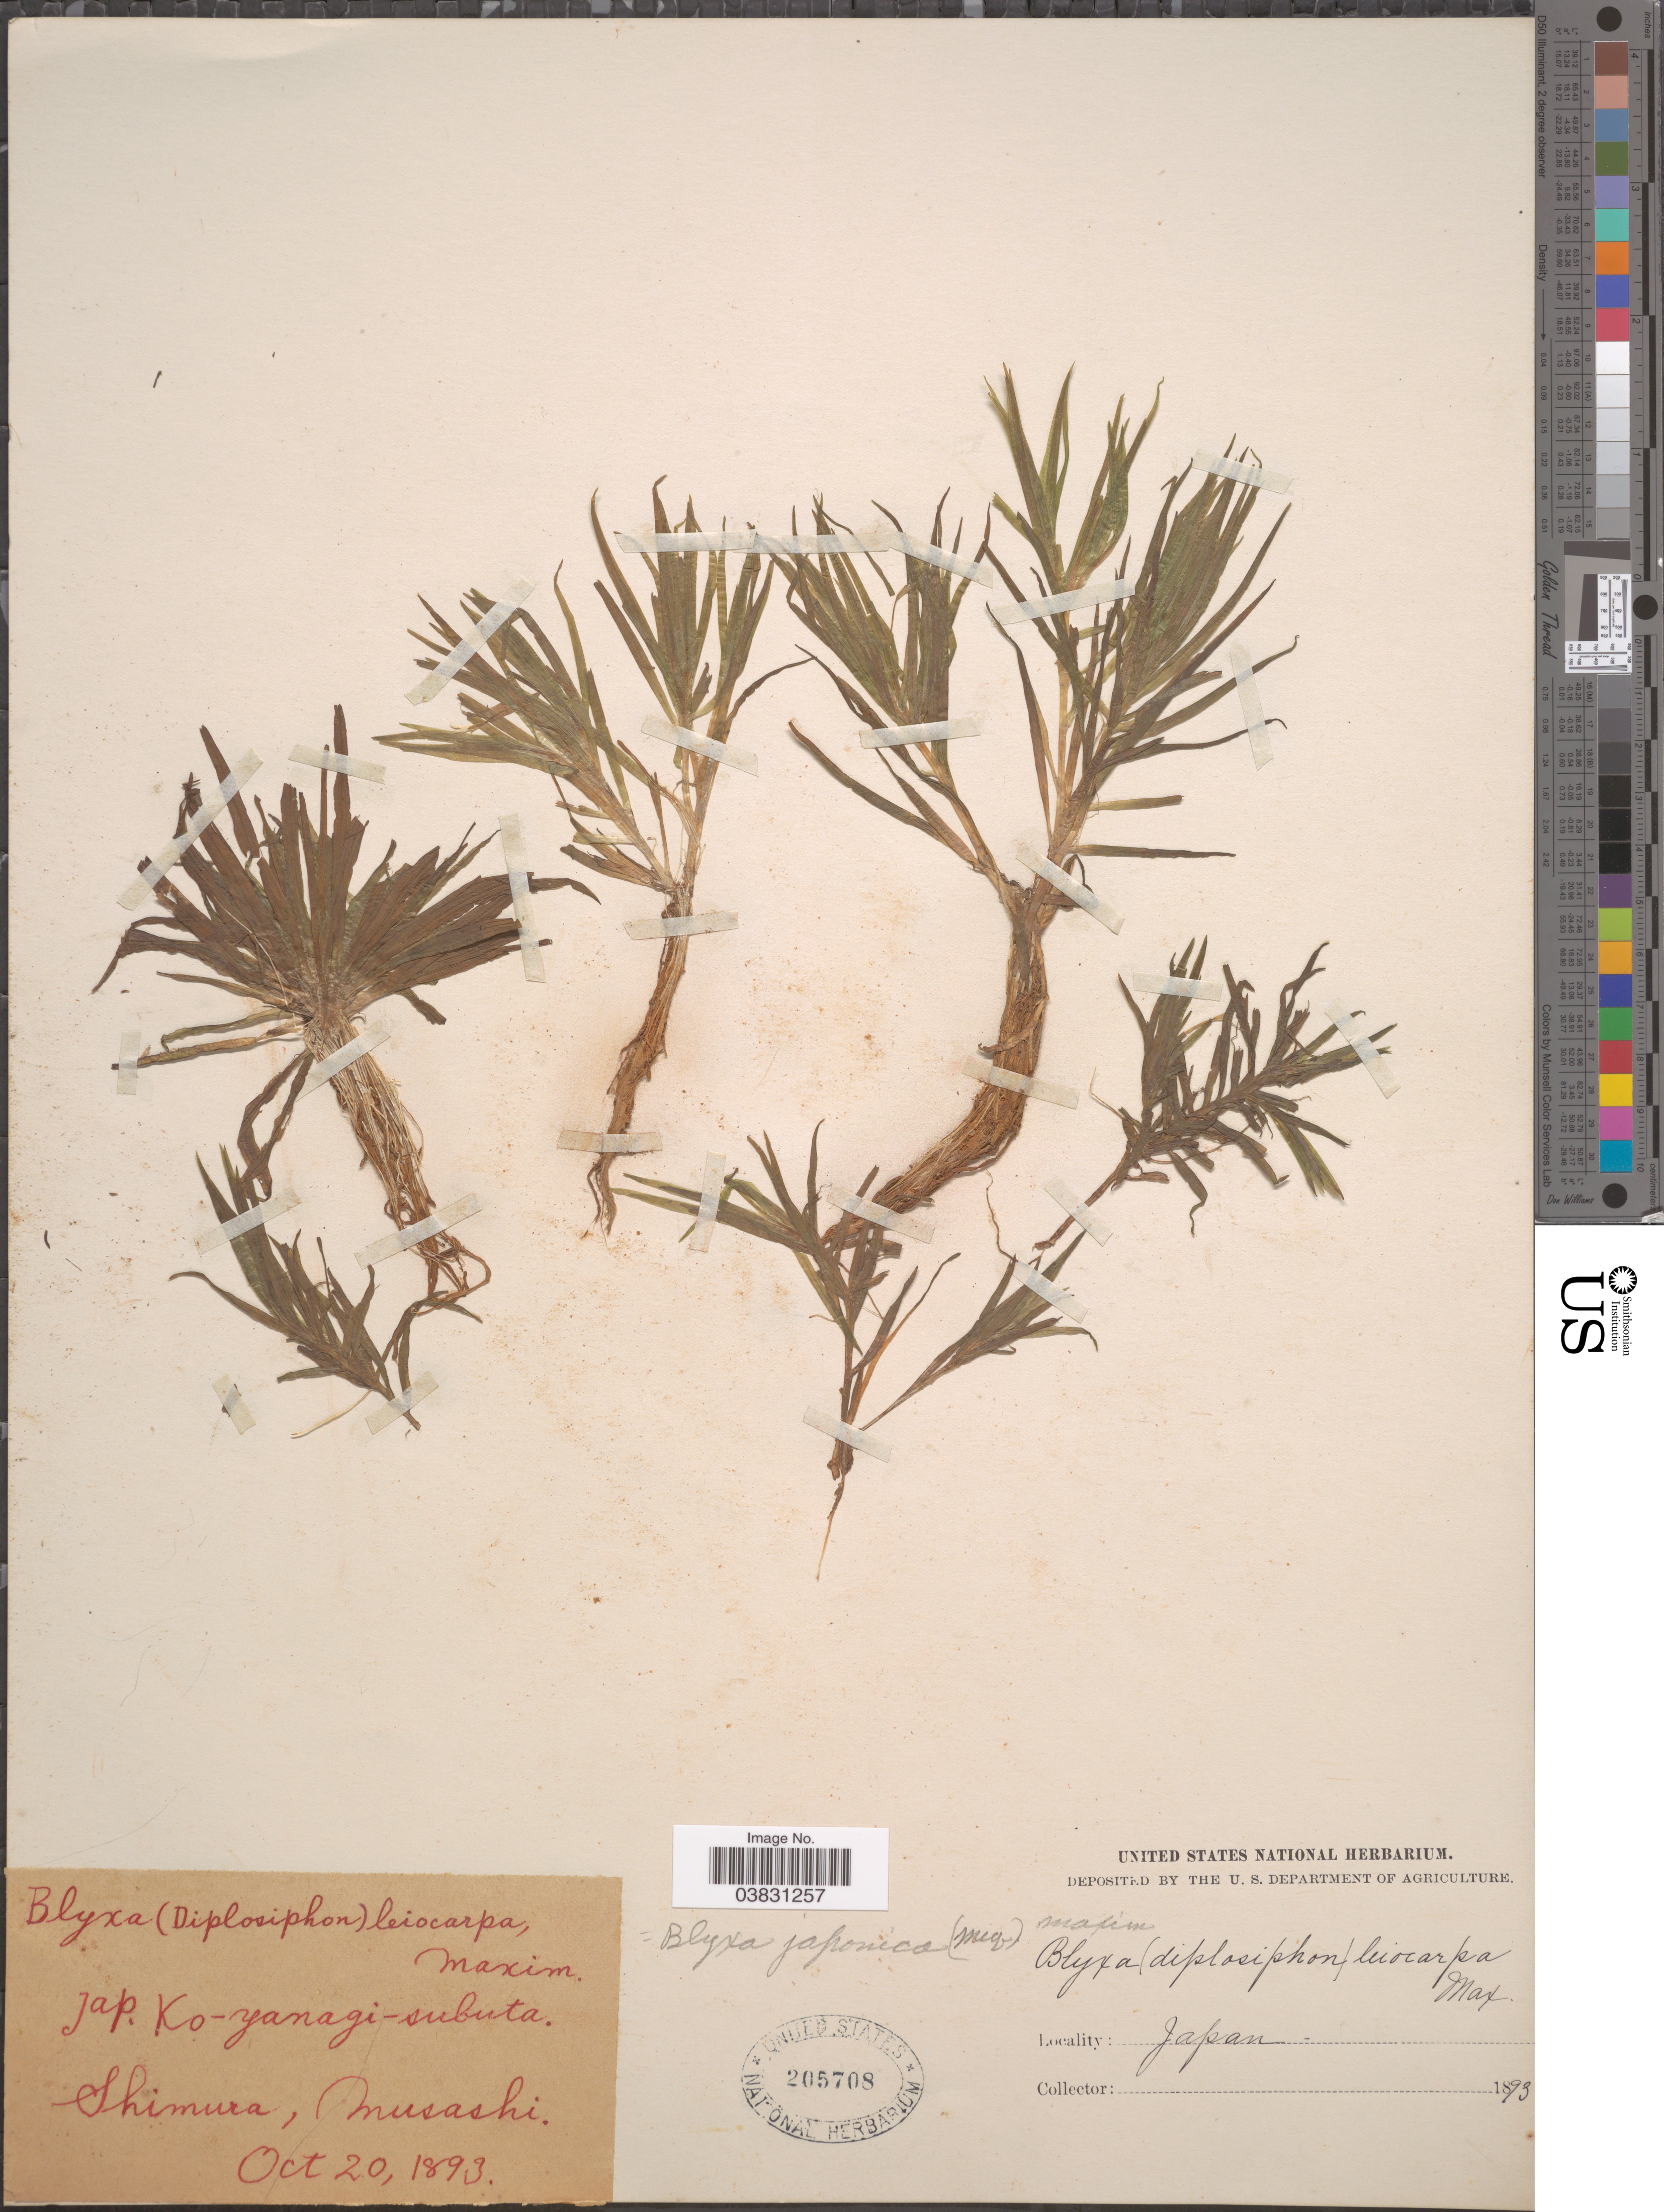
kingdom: Plantae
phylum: Tracheophyta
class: Liliopsida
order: Alismatales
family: Hydrocharitaceae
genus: Blyxa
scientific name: Blyxa japonica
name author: Maxim. et al.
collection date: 1893-10-20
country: Japan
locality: Shimura, Musashi.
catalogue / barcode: US 205708